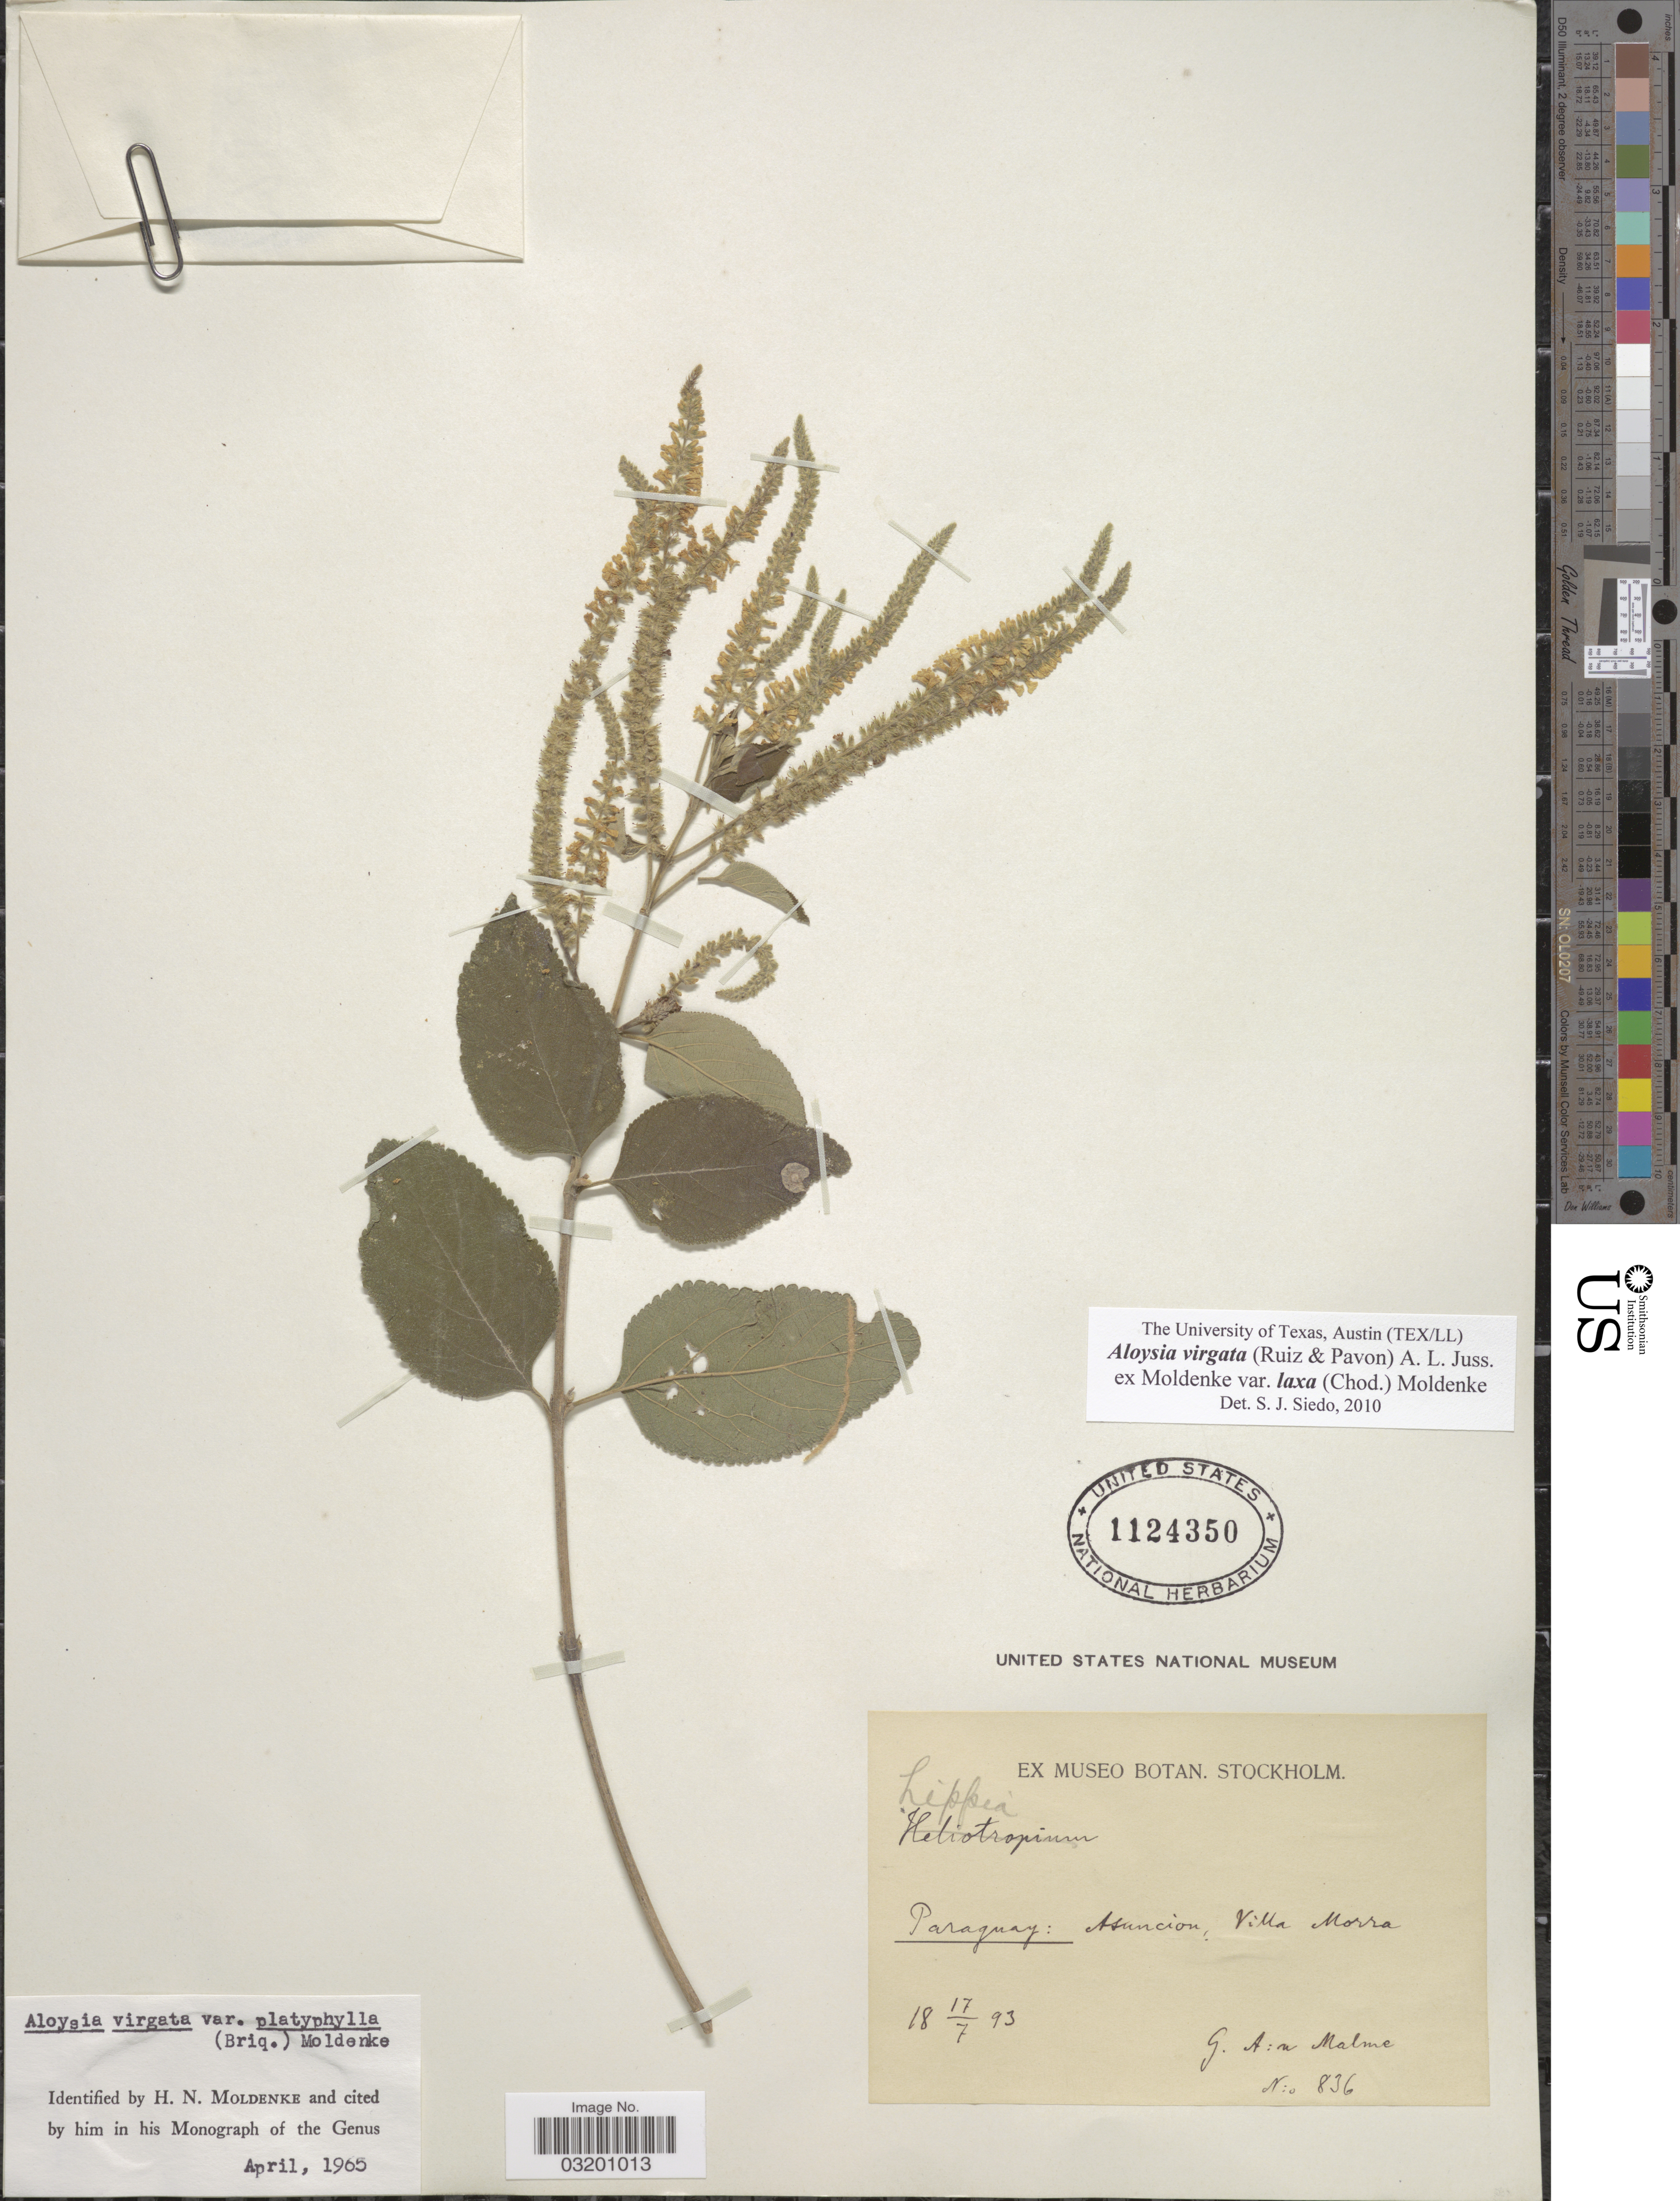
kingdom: Plantae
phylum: Tracheophyta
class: Magnoliopsida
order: Lamiales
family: Verbenaceae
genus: Aloysia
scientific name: Aloysia virgata var. laxa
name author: (Chodat) Moldenke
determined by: Siedo, S. J.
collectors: G. O. A. Malme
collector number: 836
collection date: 1893-07-17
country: Paraguay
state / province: Asuncion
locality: Villa Morra.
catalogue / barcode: US 1124350